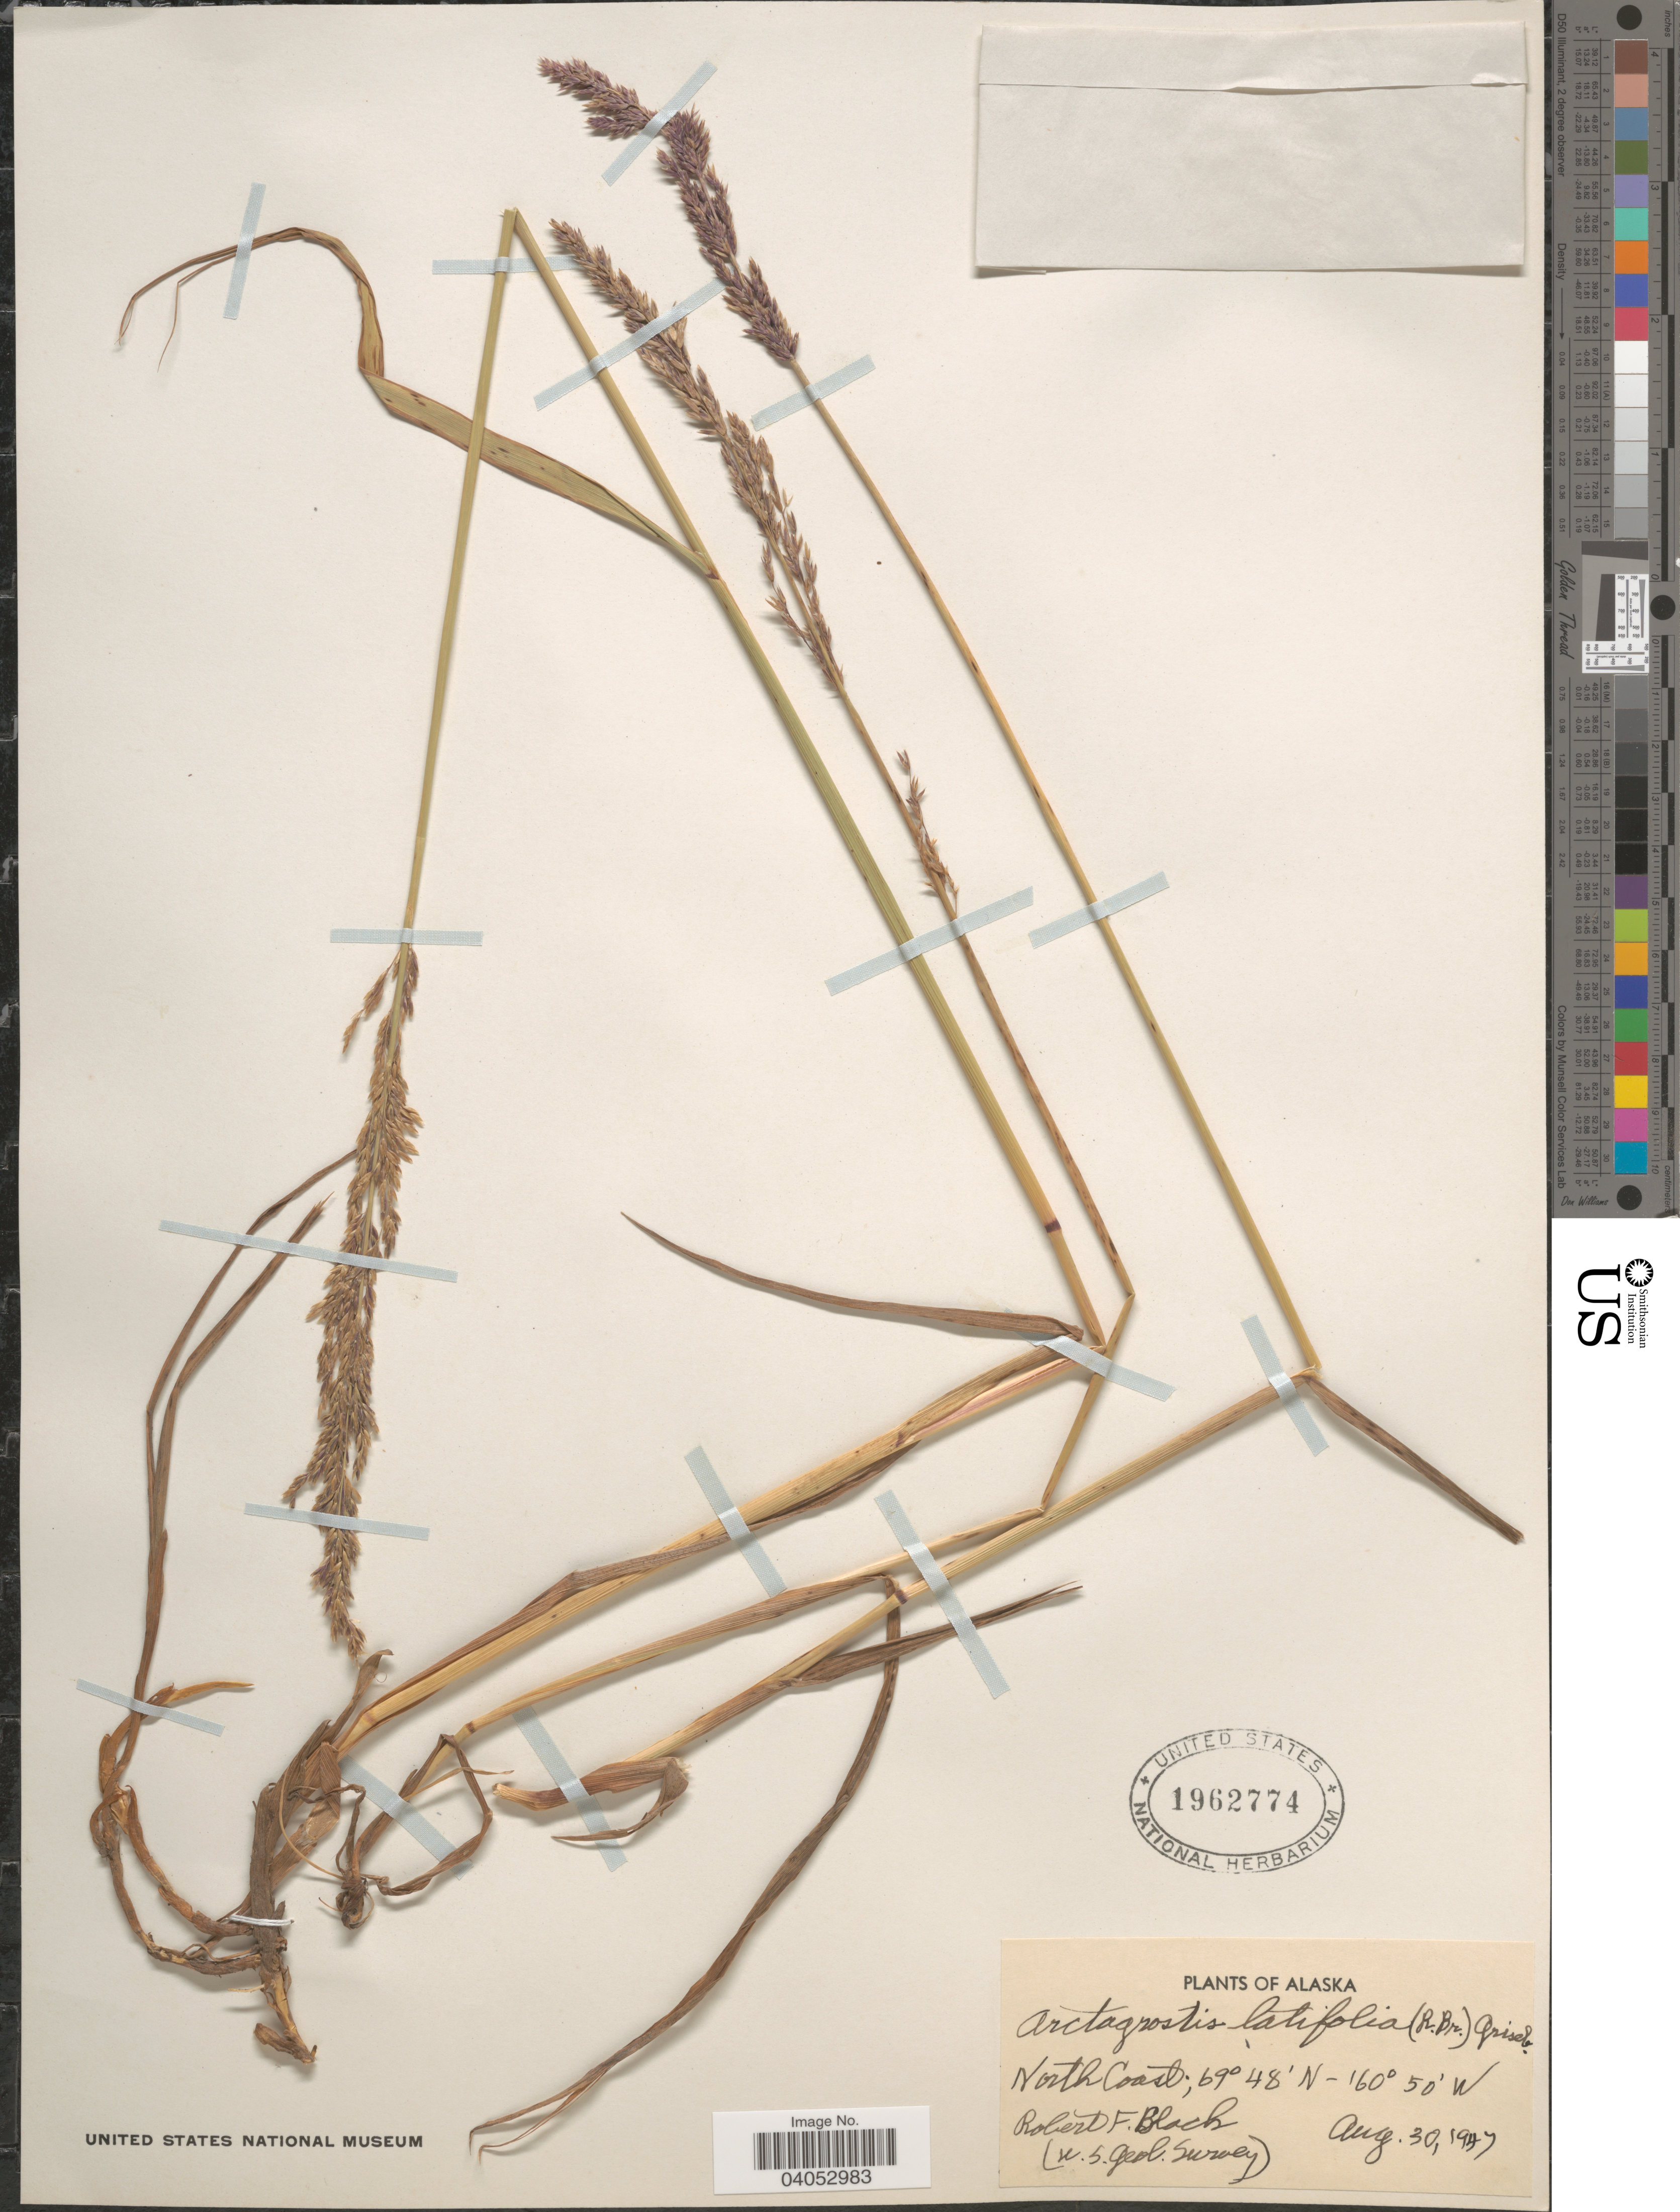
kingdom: Plantae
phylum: Tracheophyta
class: Liliopsida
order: Poales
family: Poaceae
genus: Arctagrostis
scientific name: Arctagrostis latifolia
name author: (R. Br.) Griseb.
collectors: R. F. Black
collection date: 1947-08-30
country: United States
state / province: Alaska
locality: North Coast.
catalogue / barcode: US 1962774